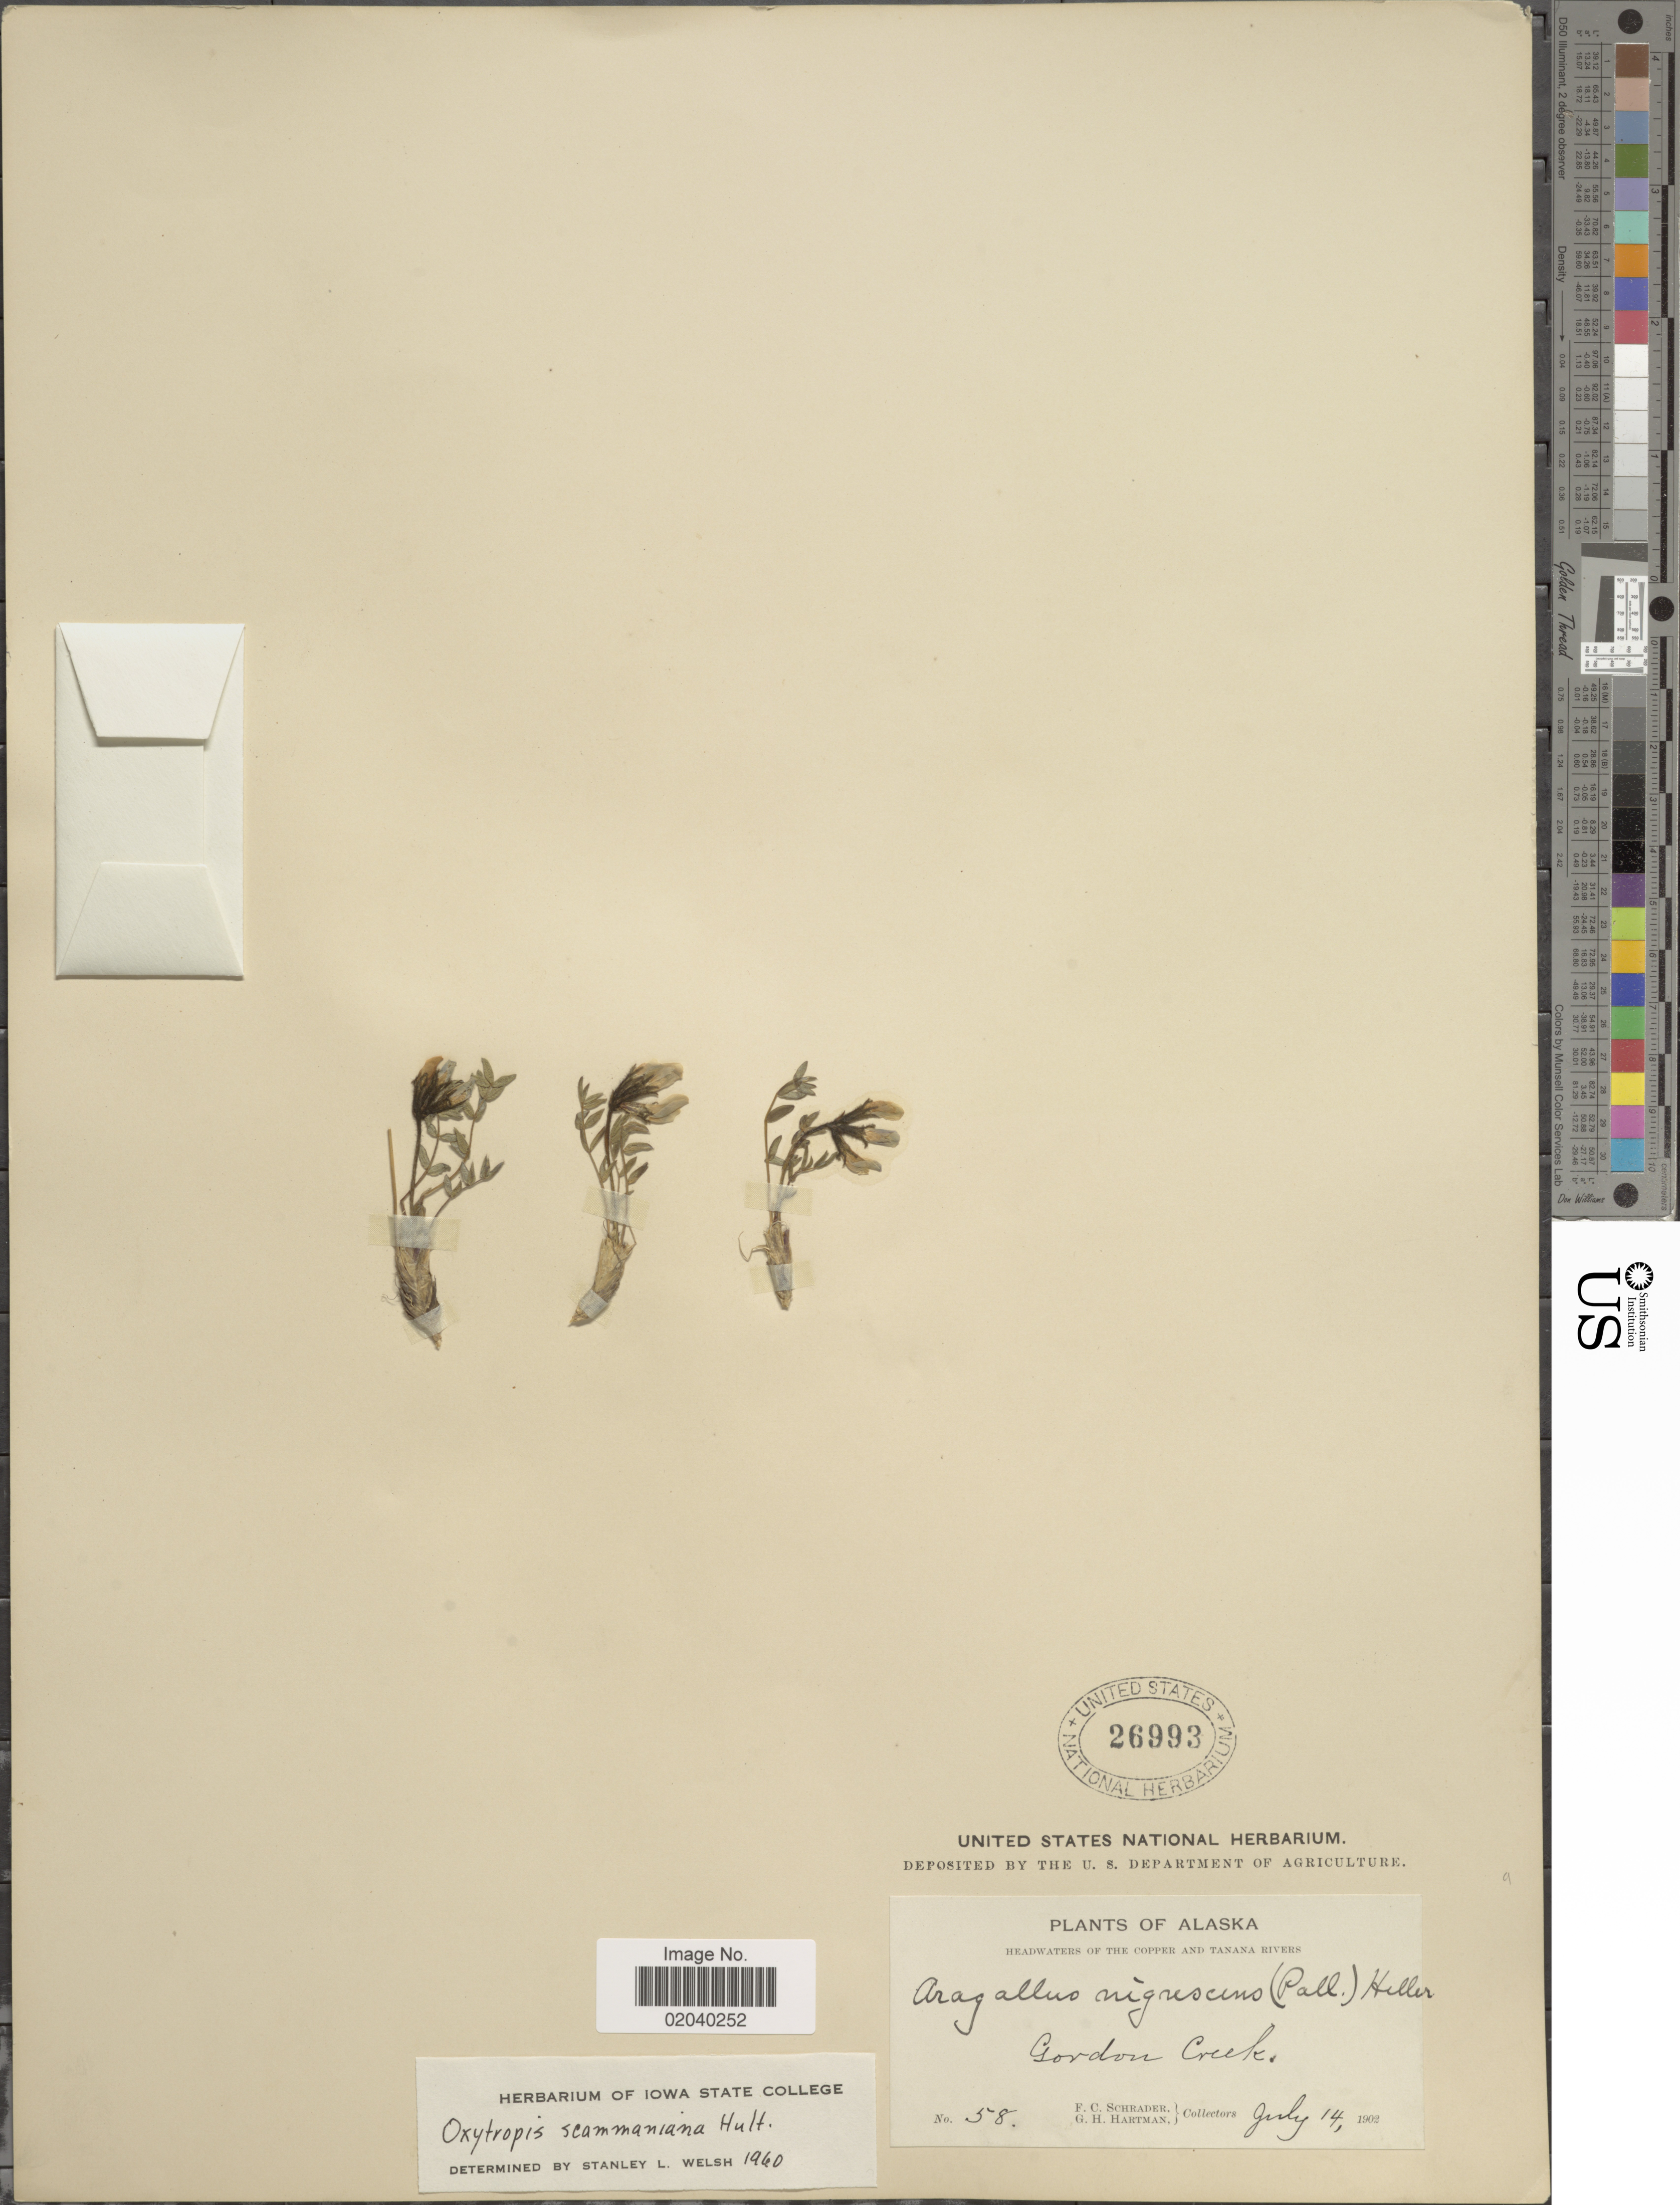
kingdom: Plantae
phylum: Tracheophyta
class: Magnoliopsida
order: Fabales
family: Fabaceae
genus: Oxytropis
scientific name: Oxytropis scammaniana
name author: Hultén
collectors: F. C. Schrader & G. H. Hartman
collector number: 58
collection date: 1902-07-14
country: United States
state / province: Alaska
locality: Headwaters of The Copper and Tanana Rivers, Gordon Creek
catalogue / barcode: US 26993